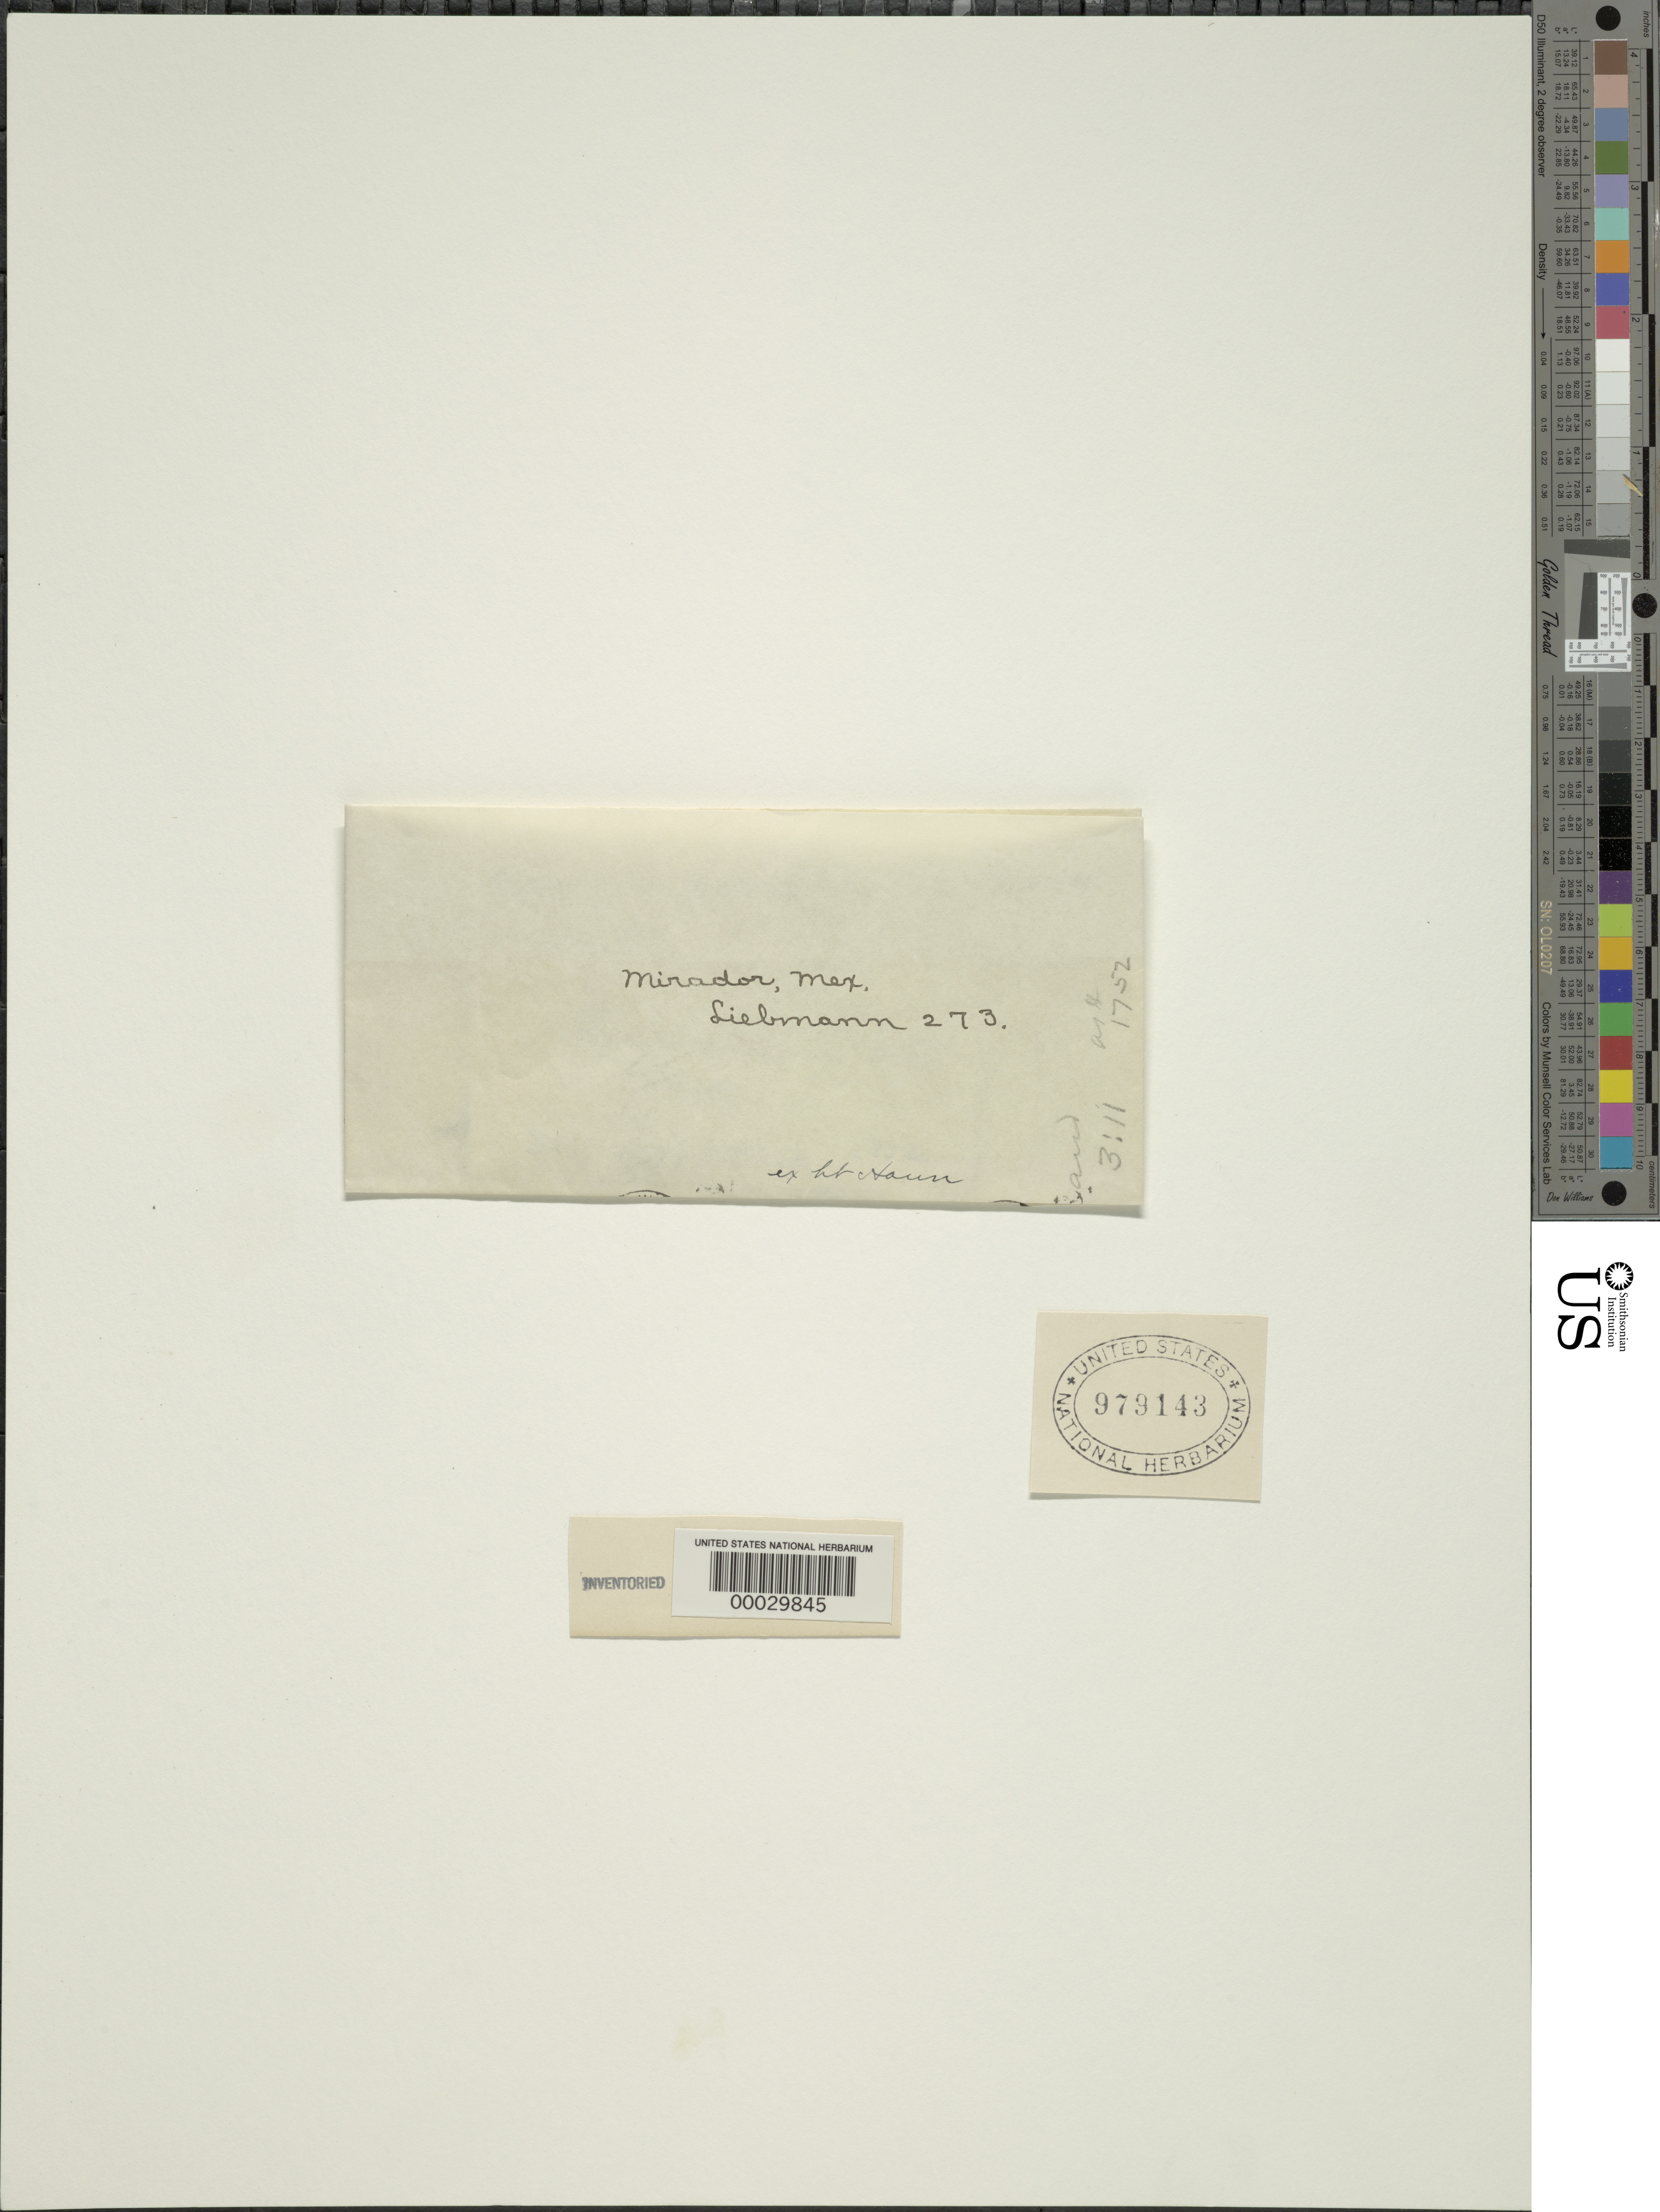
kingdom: Plantae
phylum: Tracheophyta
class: Liliopsida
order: Poales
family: Poaceae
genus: Lithachne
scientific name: Lithachne pauciflora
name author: (Sw.) P. Beauv.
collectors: F. M. Liebmann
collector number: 273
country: Mexico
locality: Mirador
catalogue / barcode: US 979143